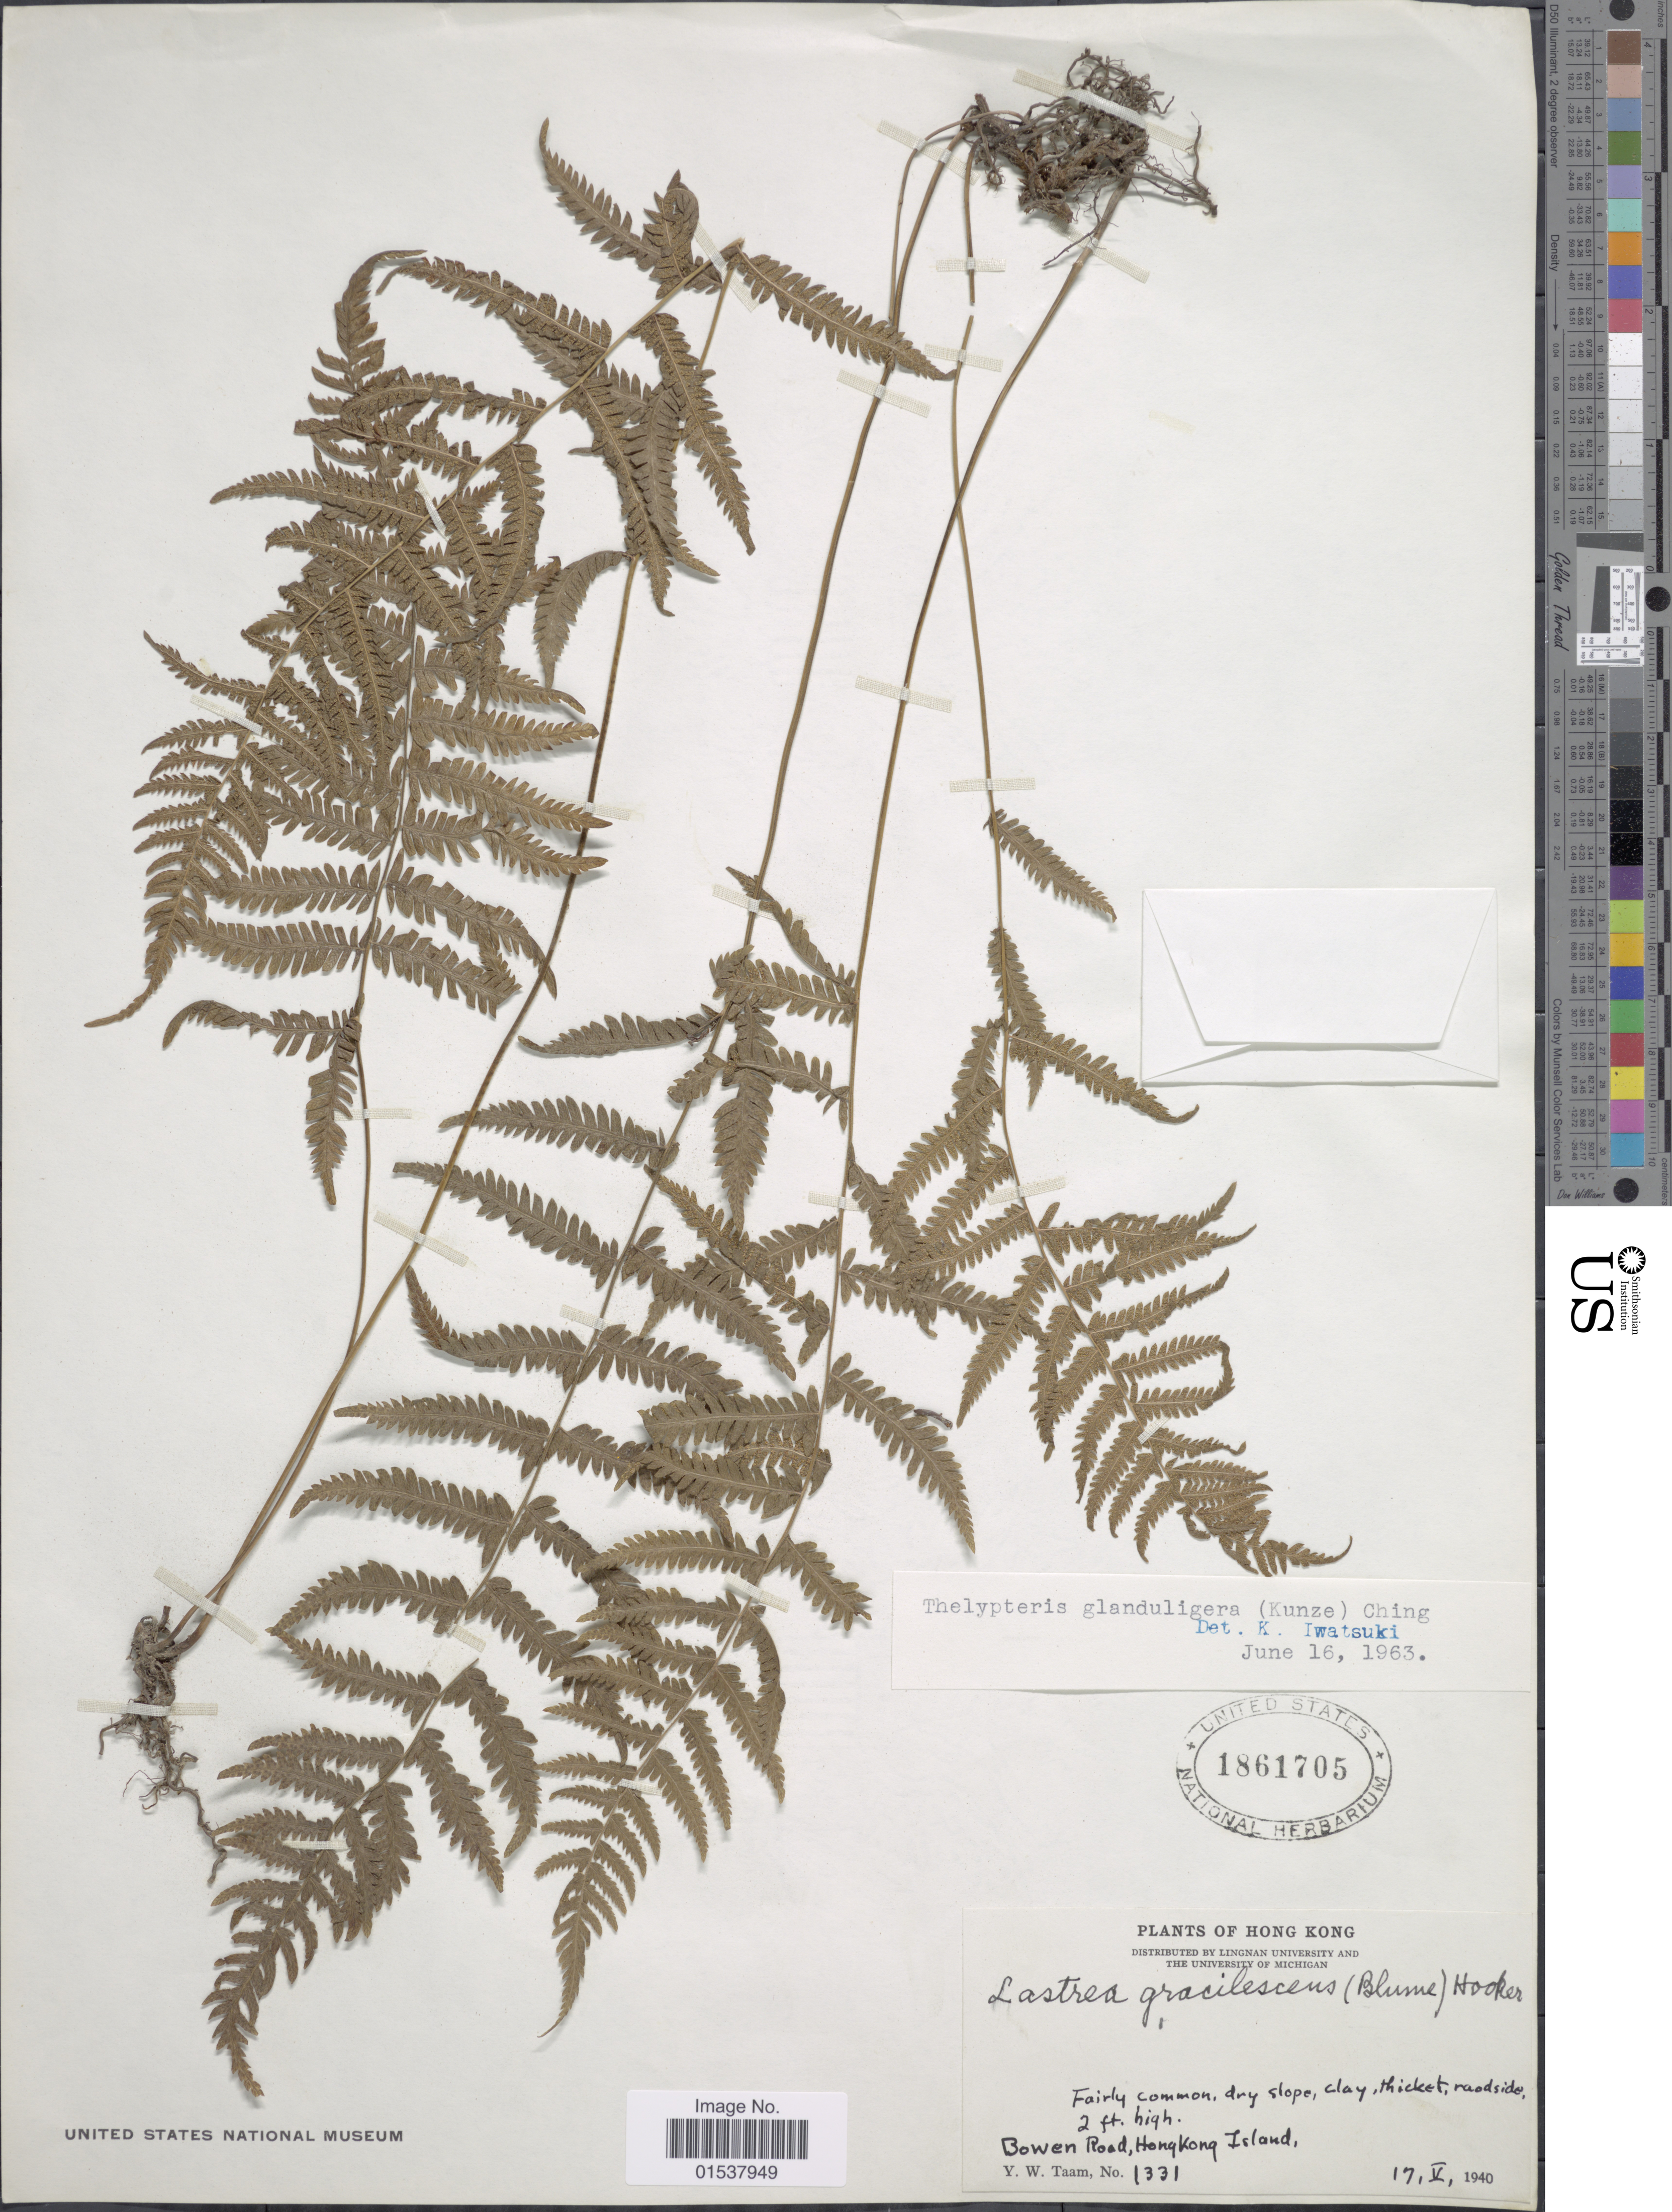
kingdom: Plantae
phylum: Tracheophyta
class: Polypodiopsida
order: Polypodiales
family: Thelypteridaceae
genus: Parathelypteris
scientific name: Parathelypteris glanduligera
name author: (Kunze) Ching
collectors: Y. W. Taam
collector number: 1331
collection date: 1940-05-17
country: China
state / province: Hong Kong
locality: Bowen Road, Hong Kong Island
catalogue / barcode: US 1861705